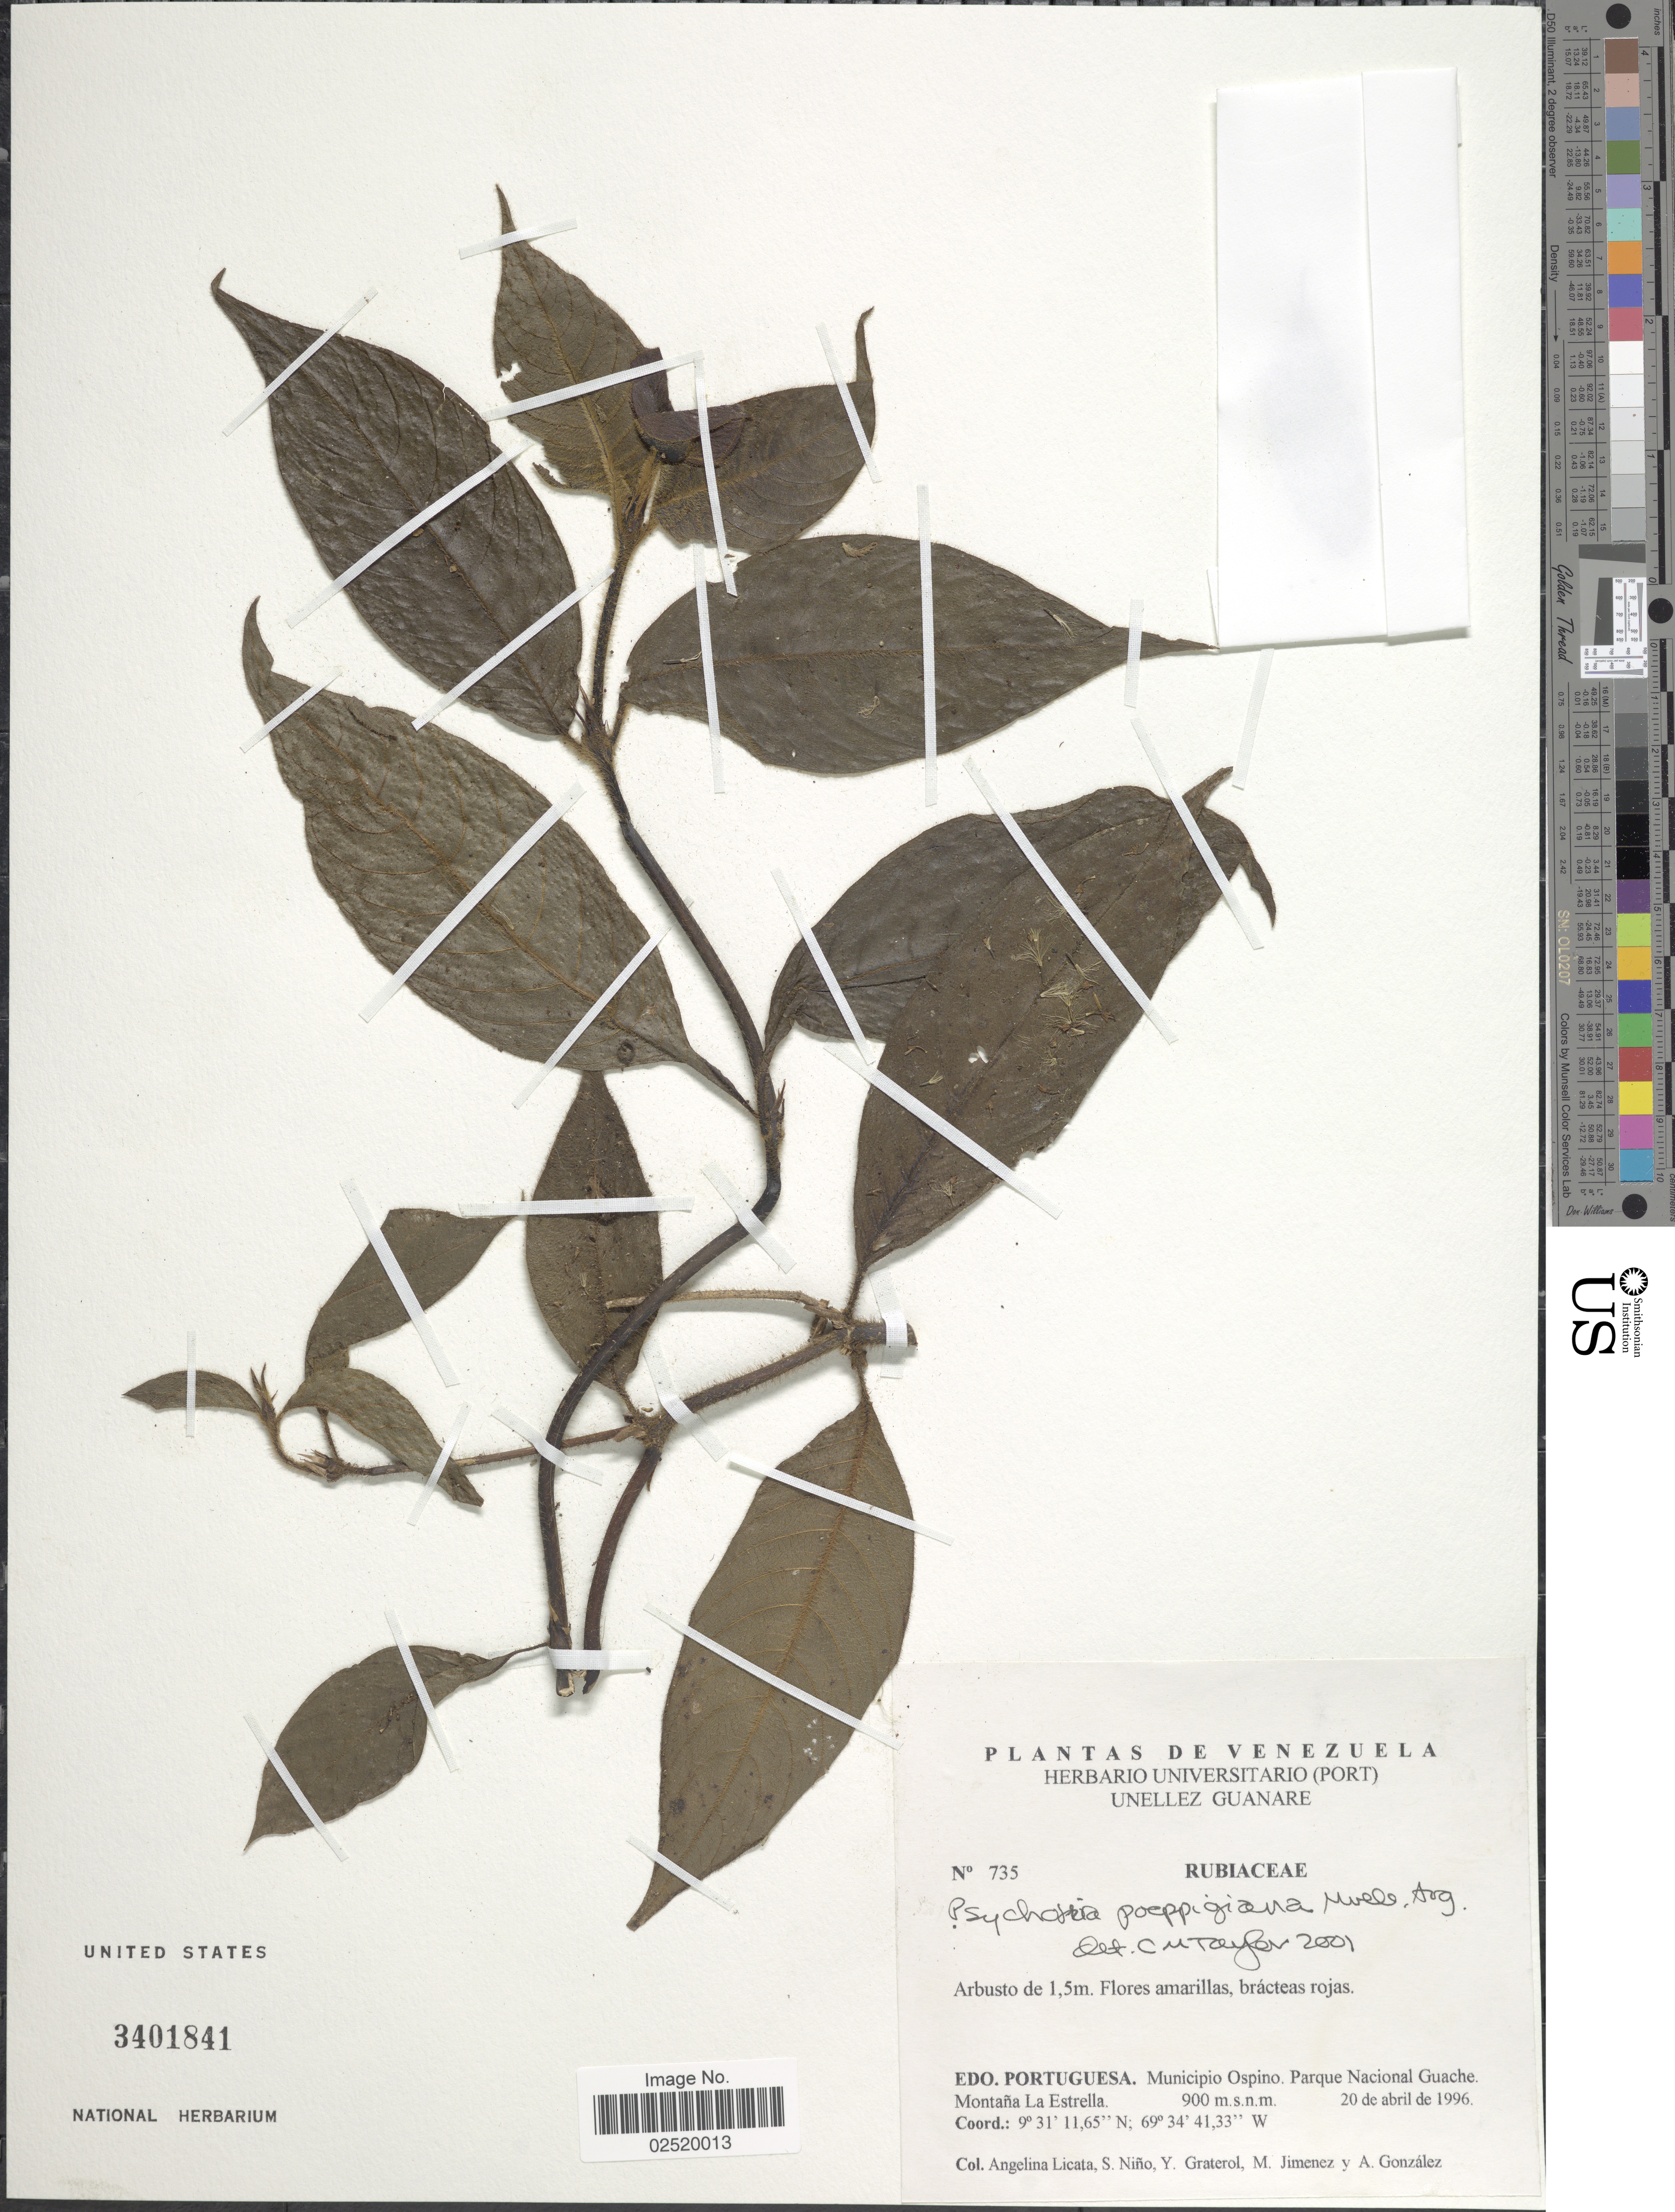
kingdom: Plantae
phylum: Tracheophyta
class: Magnoliopsida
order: Gentianales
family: Rubiaceae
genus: Psychotria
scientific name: Psychotria poeppigiana subsp. poeppigiana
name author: Müll. Arg.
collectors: A. Licata, S. M. Niño, Y. Graterol, M. Jimenez & A. C. González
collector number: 735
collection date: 1996-04-20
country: Venezuela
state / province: Portuguesa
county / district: Ospino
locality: Parque Nacional Guache. Montaña La Estrella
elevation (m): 900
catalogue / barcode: US 3401841